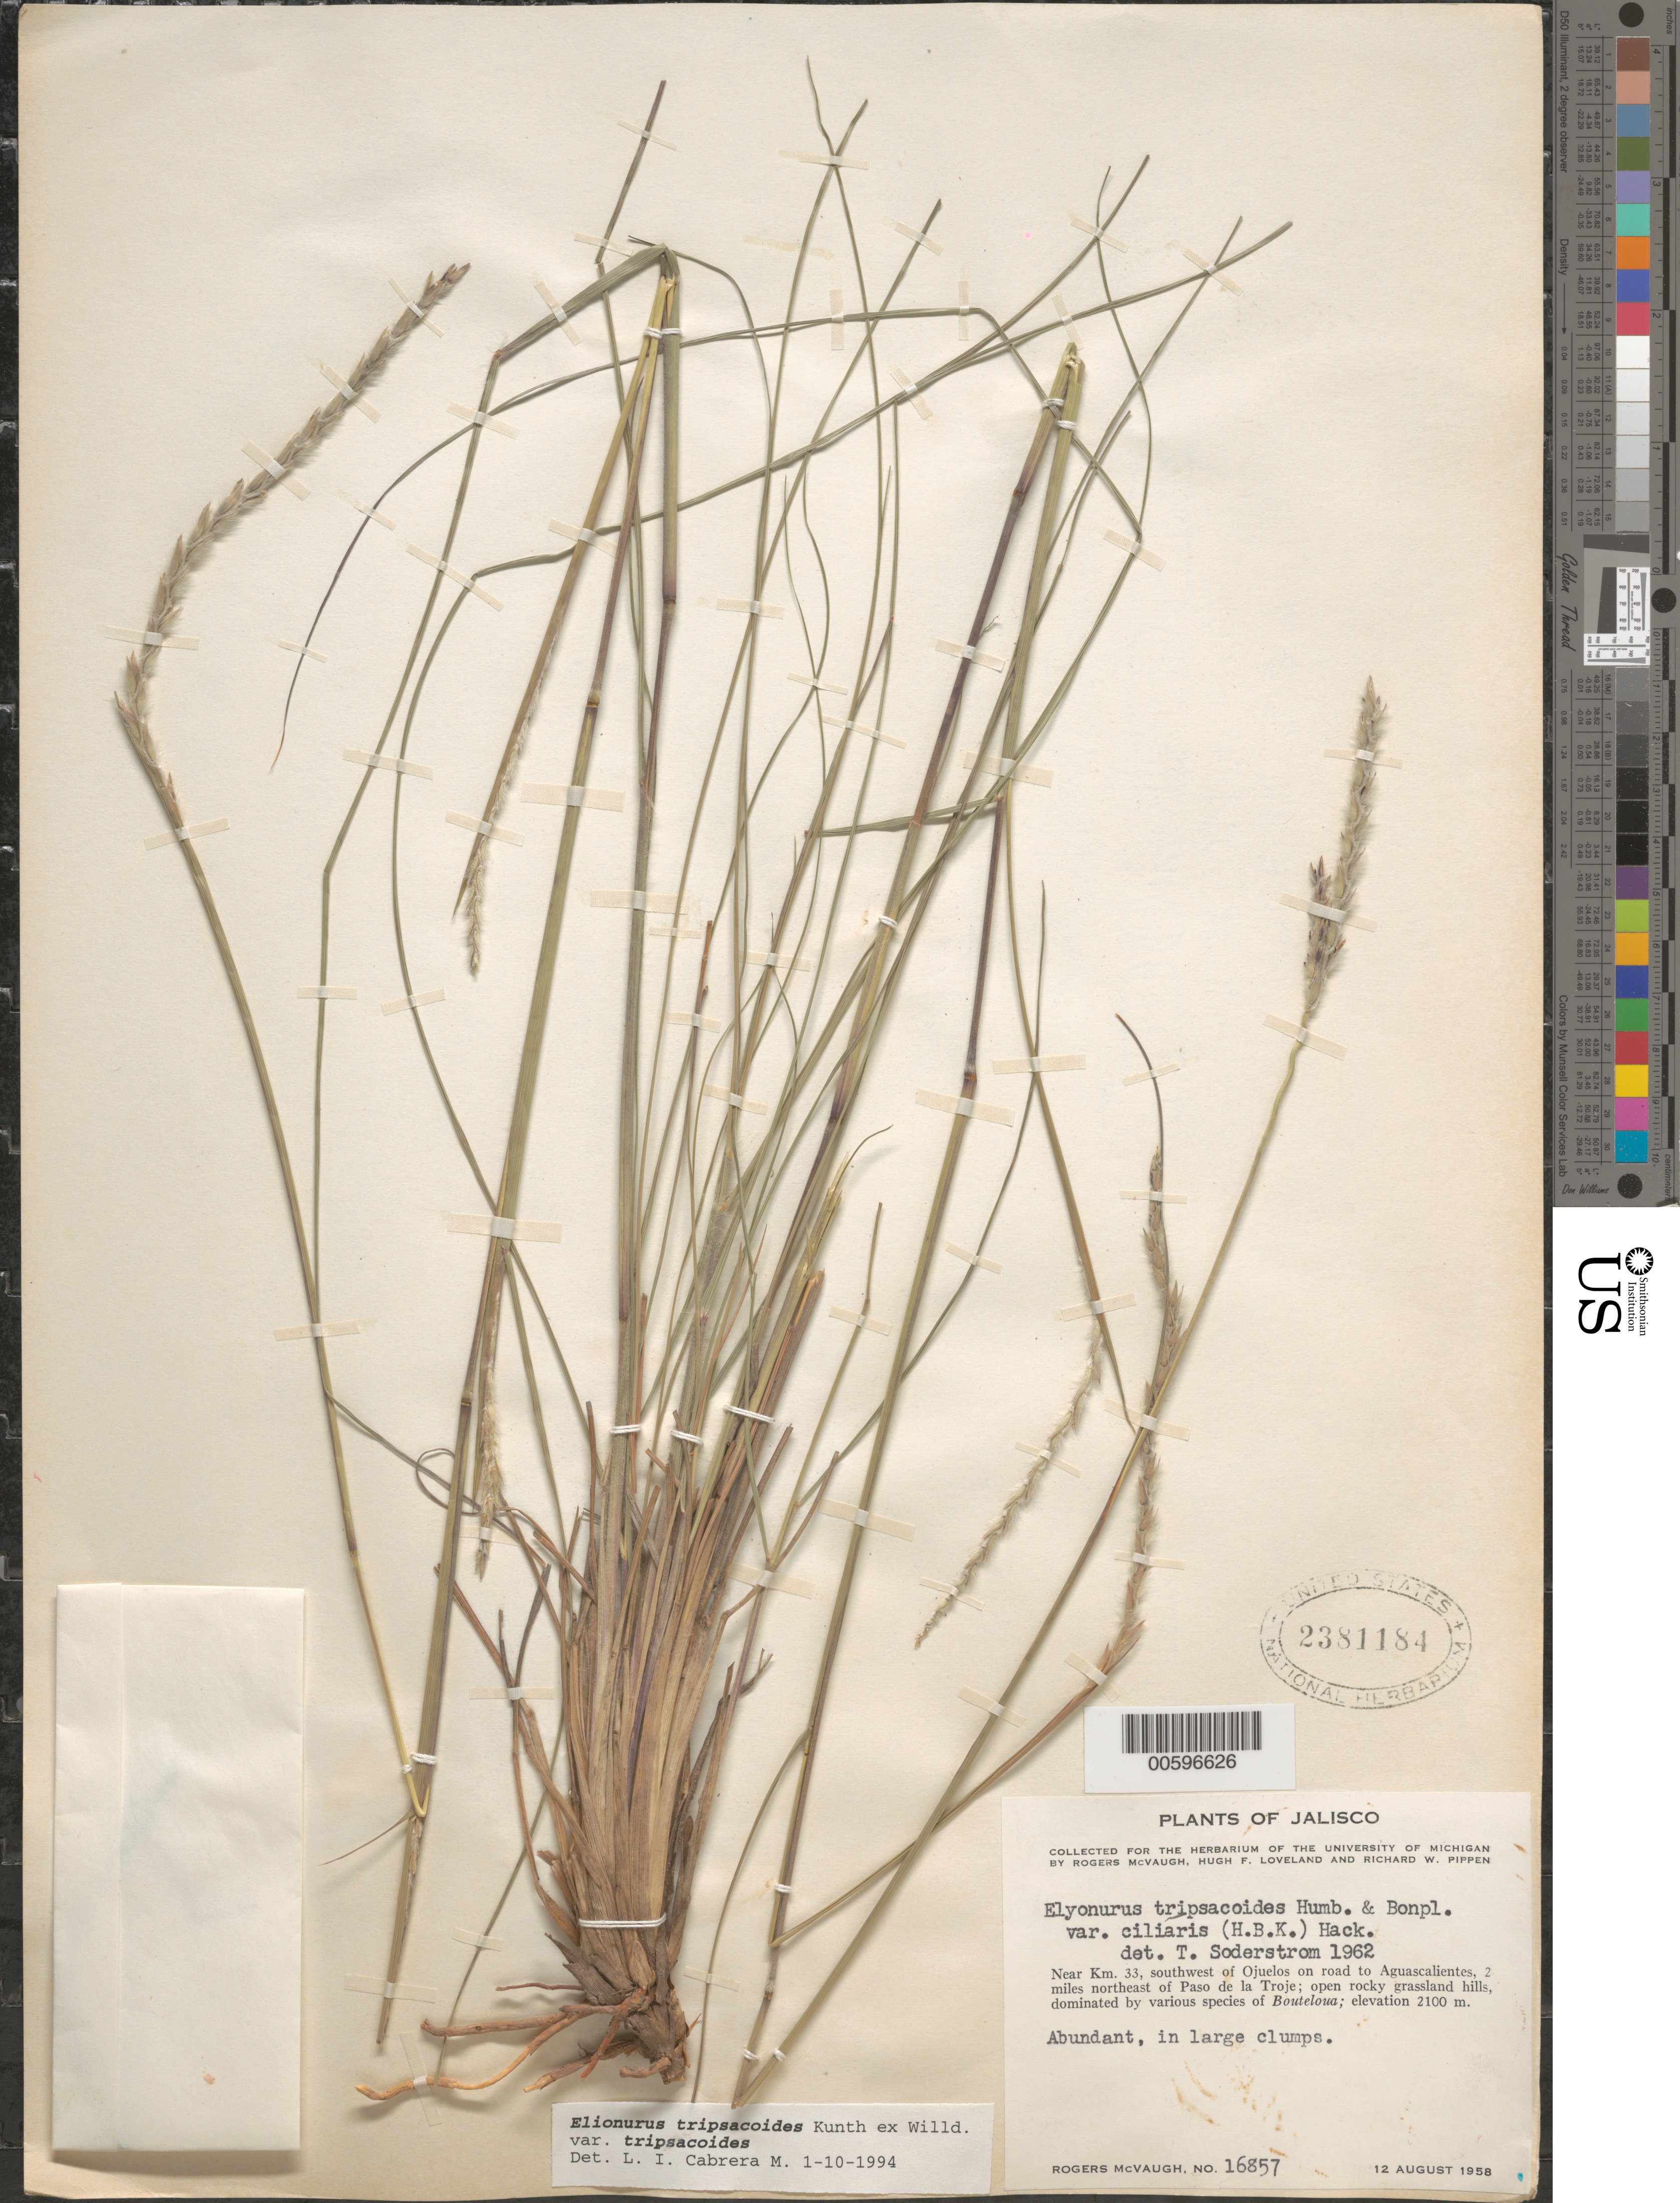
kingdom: Plantae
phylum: Tracheophyta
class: Liliopsida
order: Poales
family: Poaceae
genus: Elionurus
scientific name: Elionurus tripsacoides var. tripsacoides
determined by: Cabrera M., L. I.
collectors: R. McVaugh, H. Loveland & R. W. Pippen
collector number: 16857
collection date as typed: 12 Aug 1958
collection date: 1958-08-12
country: Mexico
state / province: Jalisco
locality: Near km 33, SW of Ojuelos on road to Aguascalientes, 2 mi NE of Paso de la Troje.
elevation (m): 2100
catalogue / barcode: US 2381184